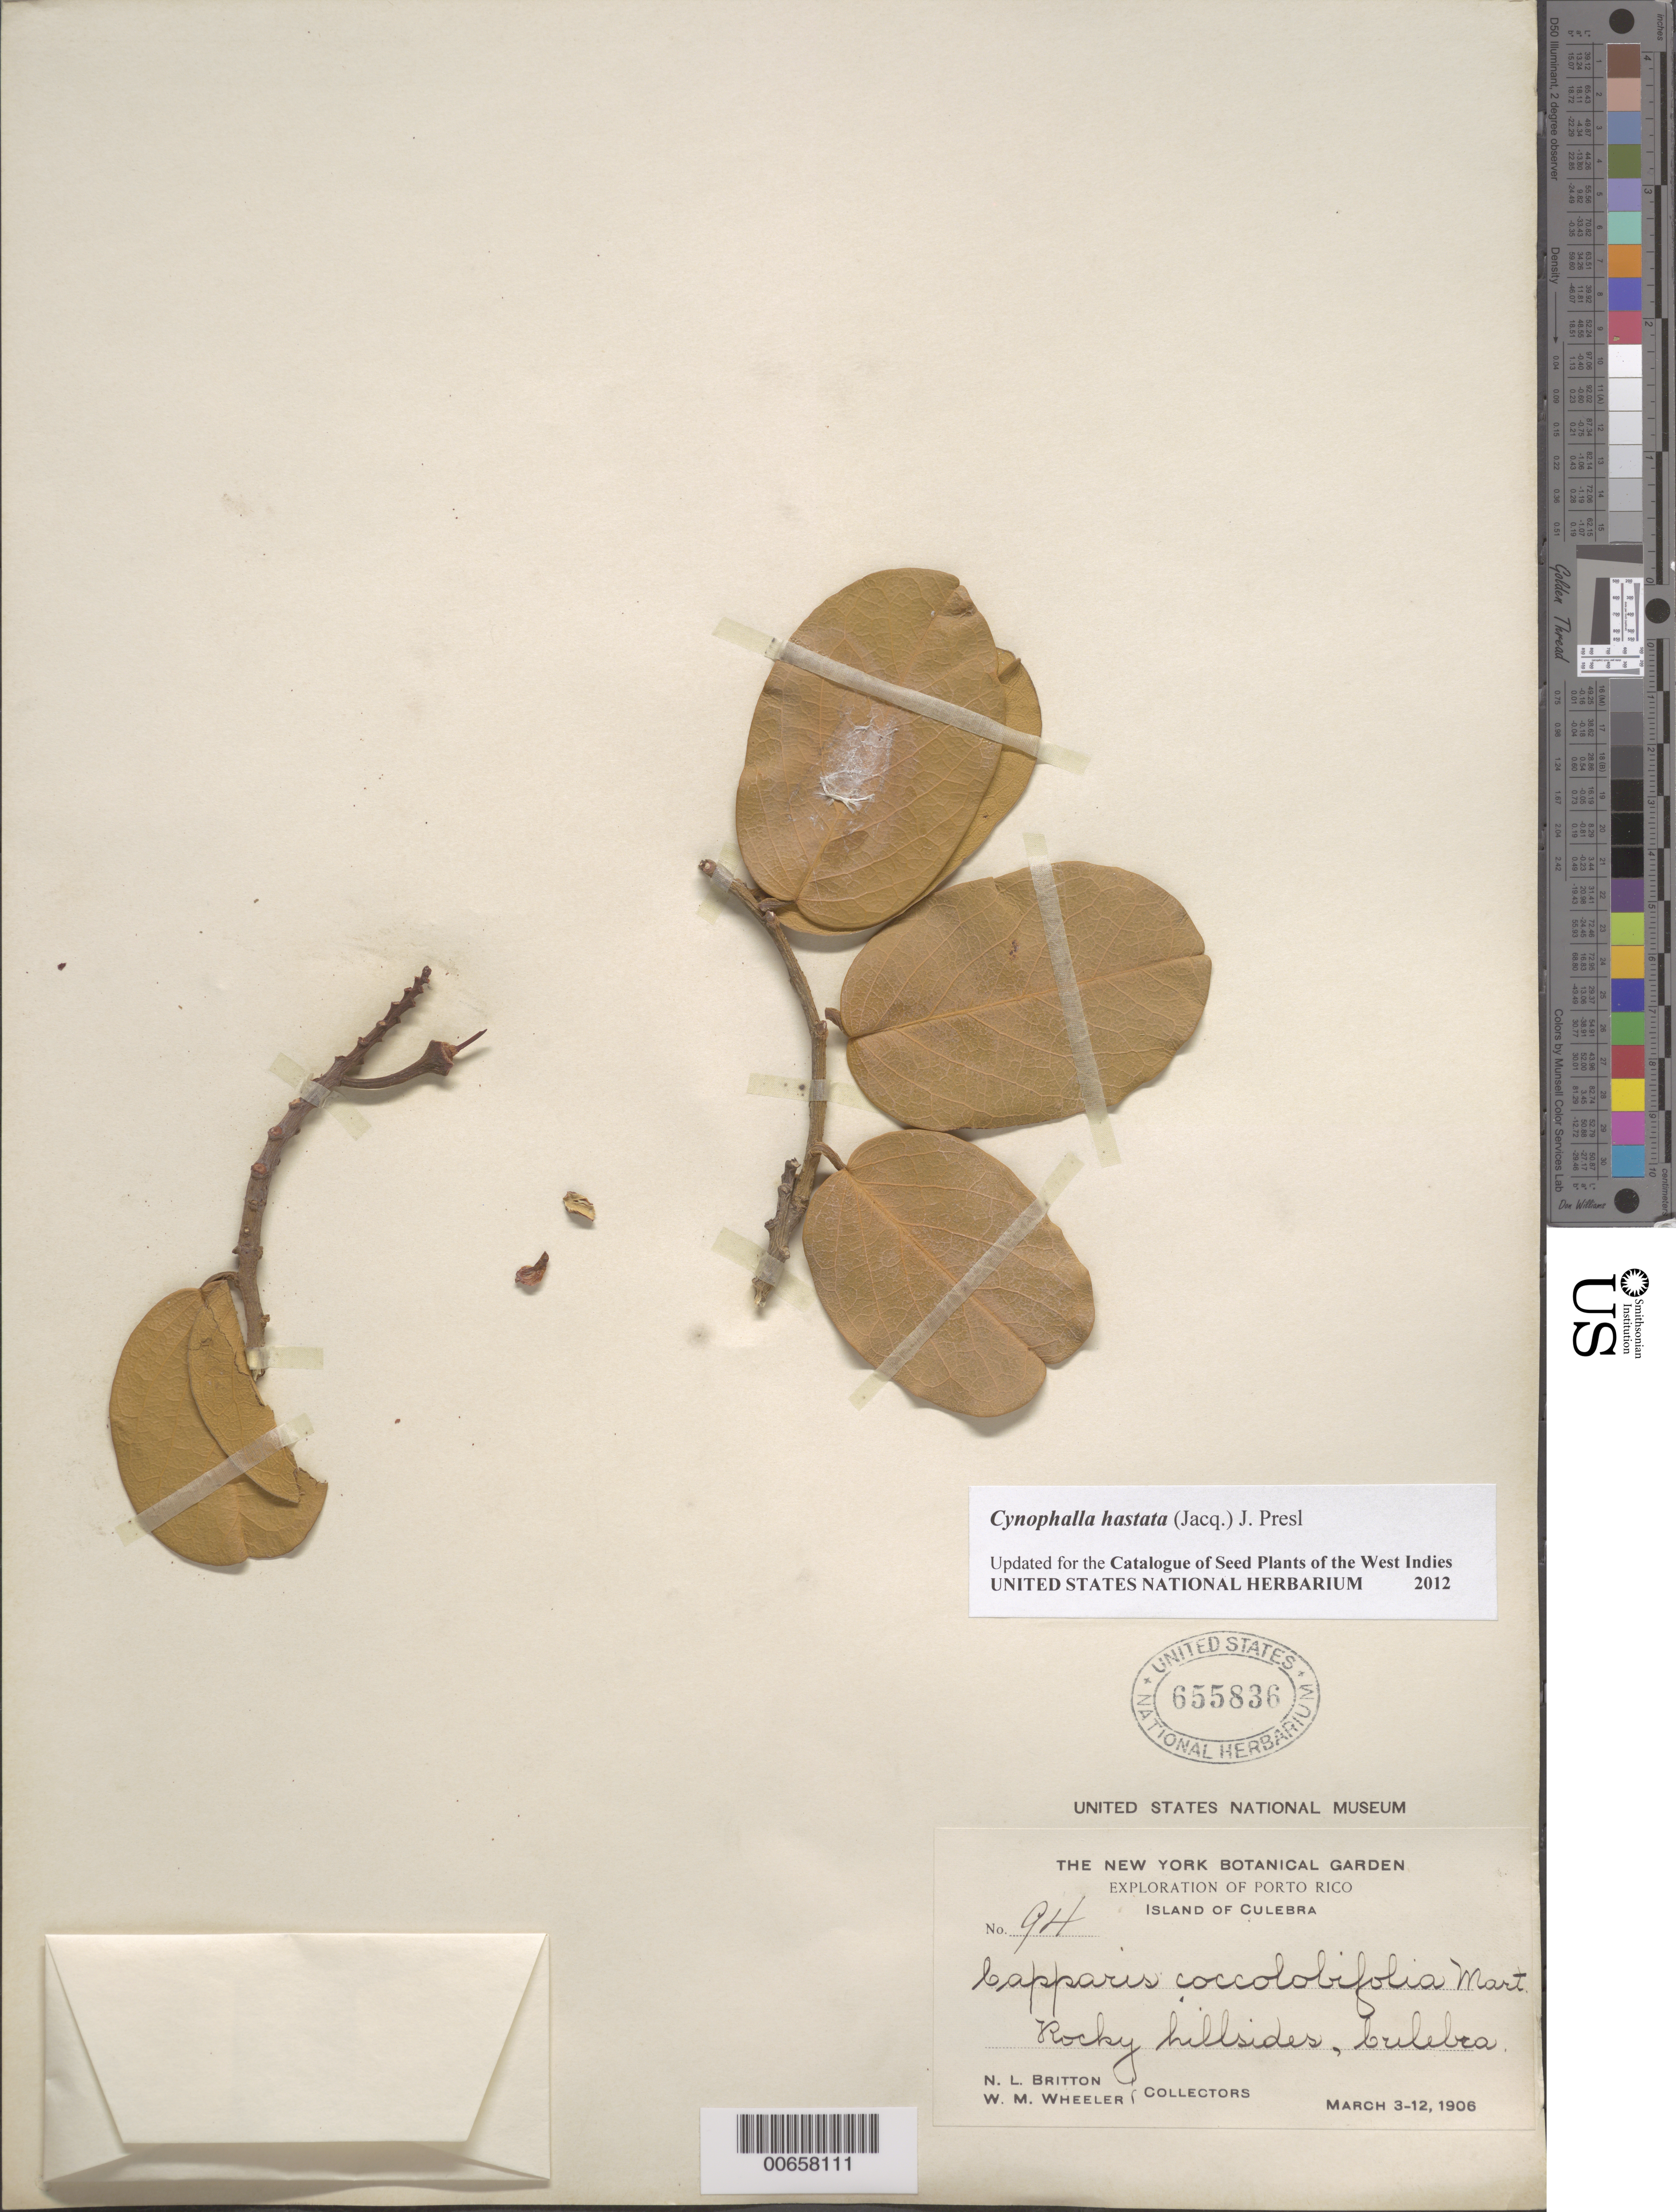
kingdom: Plantae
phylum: Tracheophyta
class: Magnoliopsida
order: Brassicales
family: Capparaceae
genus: Capparis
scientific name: Capparis coccolobifolia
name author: Mart. ex Eichler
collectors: N. Britton & W. Wheeler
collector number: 94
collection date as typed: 03 Mar 1906 to 12 Mar 1906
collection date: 1906-03-03/1906-03-12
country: Puerto Rico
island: Culebra Island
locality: Culebra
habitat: Rocky hillsides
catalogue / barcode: US 655836